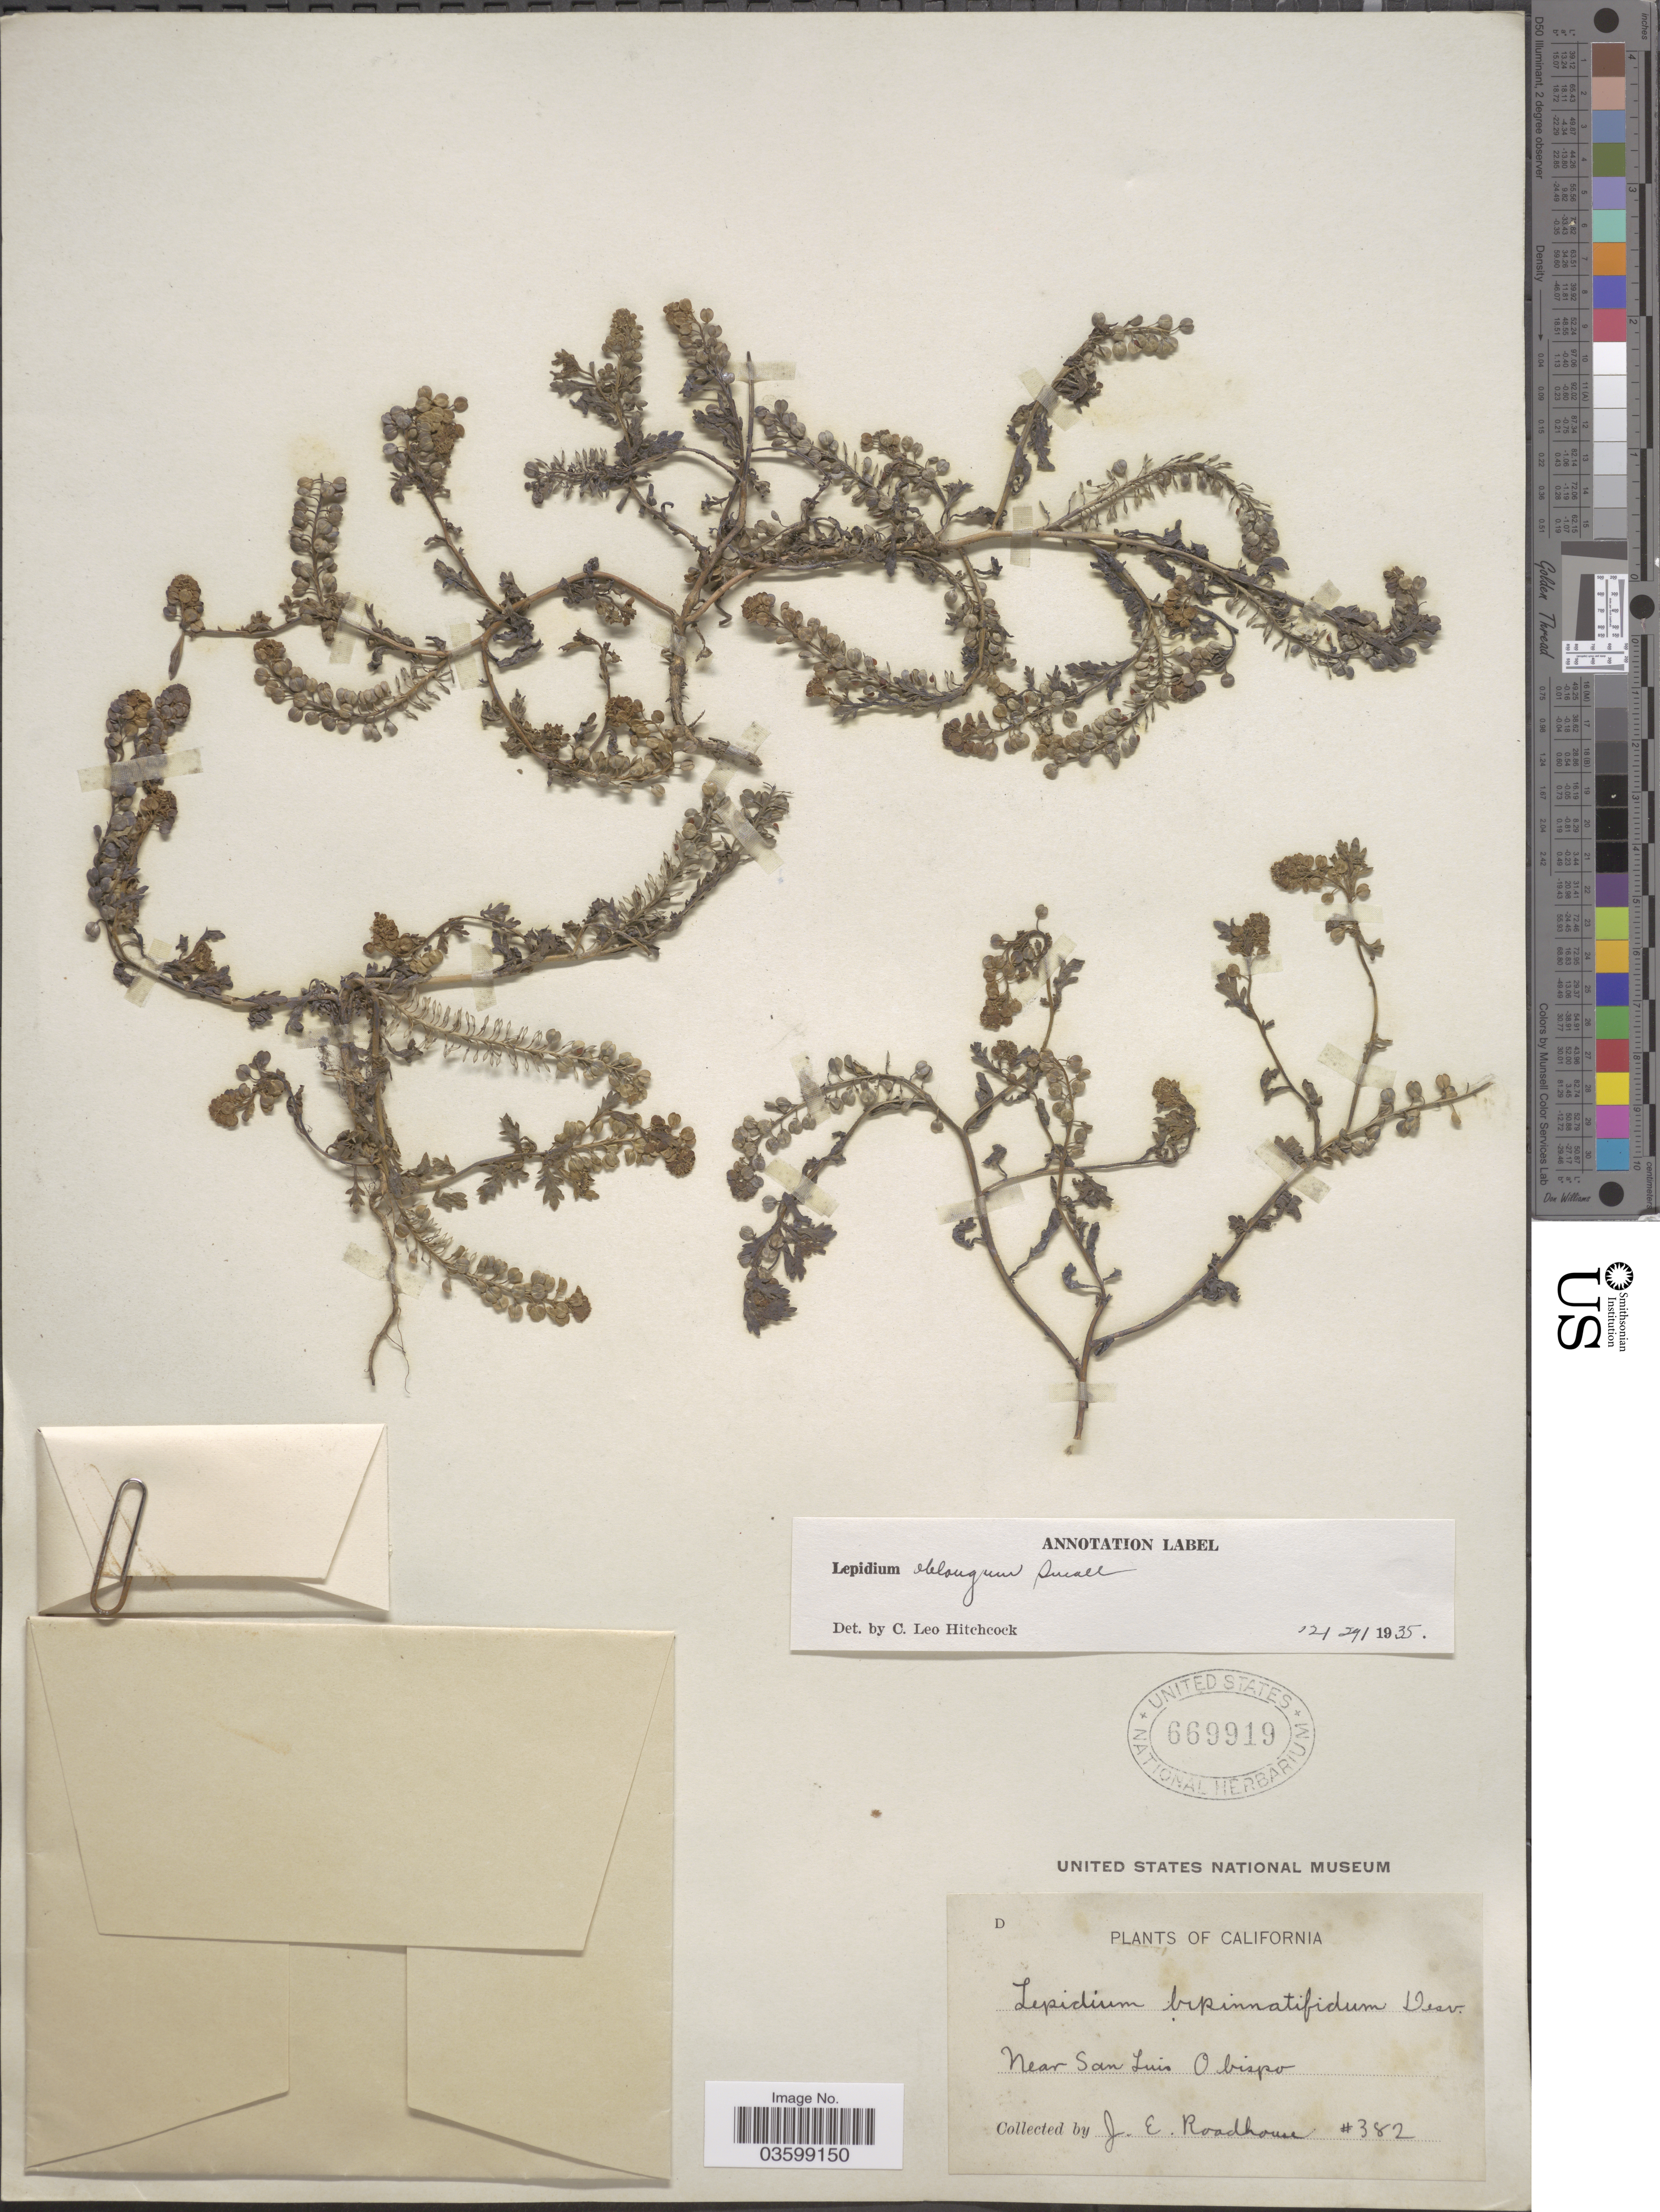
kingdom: Plantae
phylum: Tracheophyta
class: Magnoliopsida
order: Brassicales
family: Brassicaceae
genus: Lepidium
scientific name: Lepidium oblongum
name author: Small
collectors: J. Roadhouse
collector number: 382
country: United States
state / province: California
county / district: San Luis Obispo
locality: Near San Luis Obispo.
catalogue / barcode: US 669919